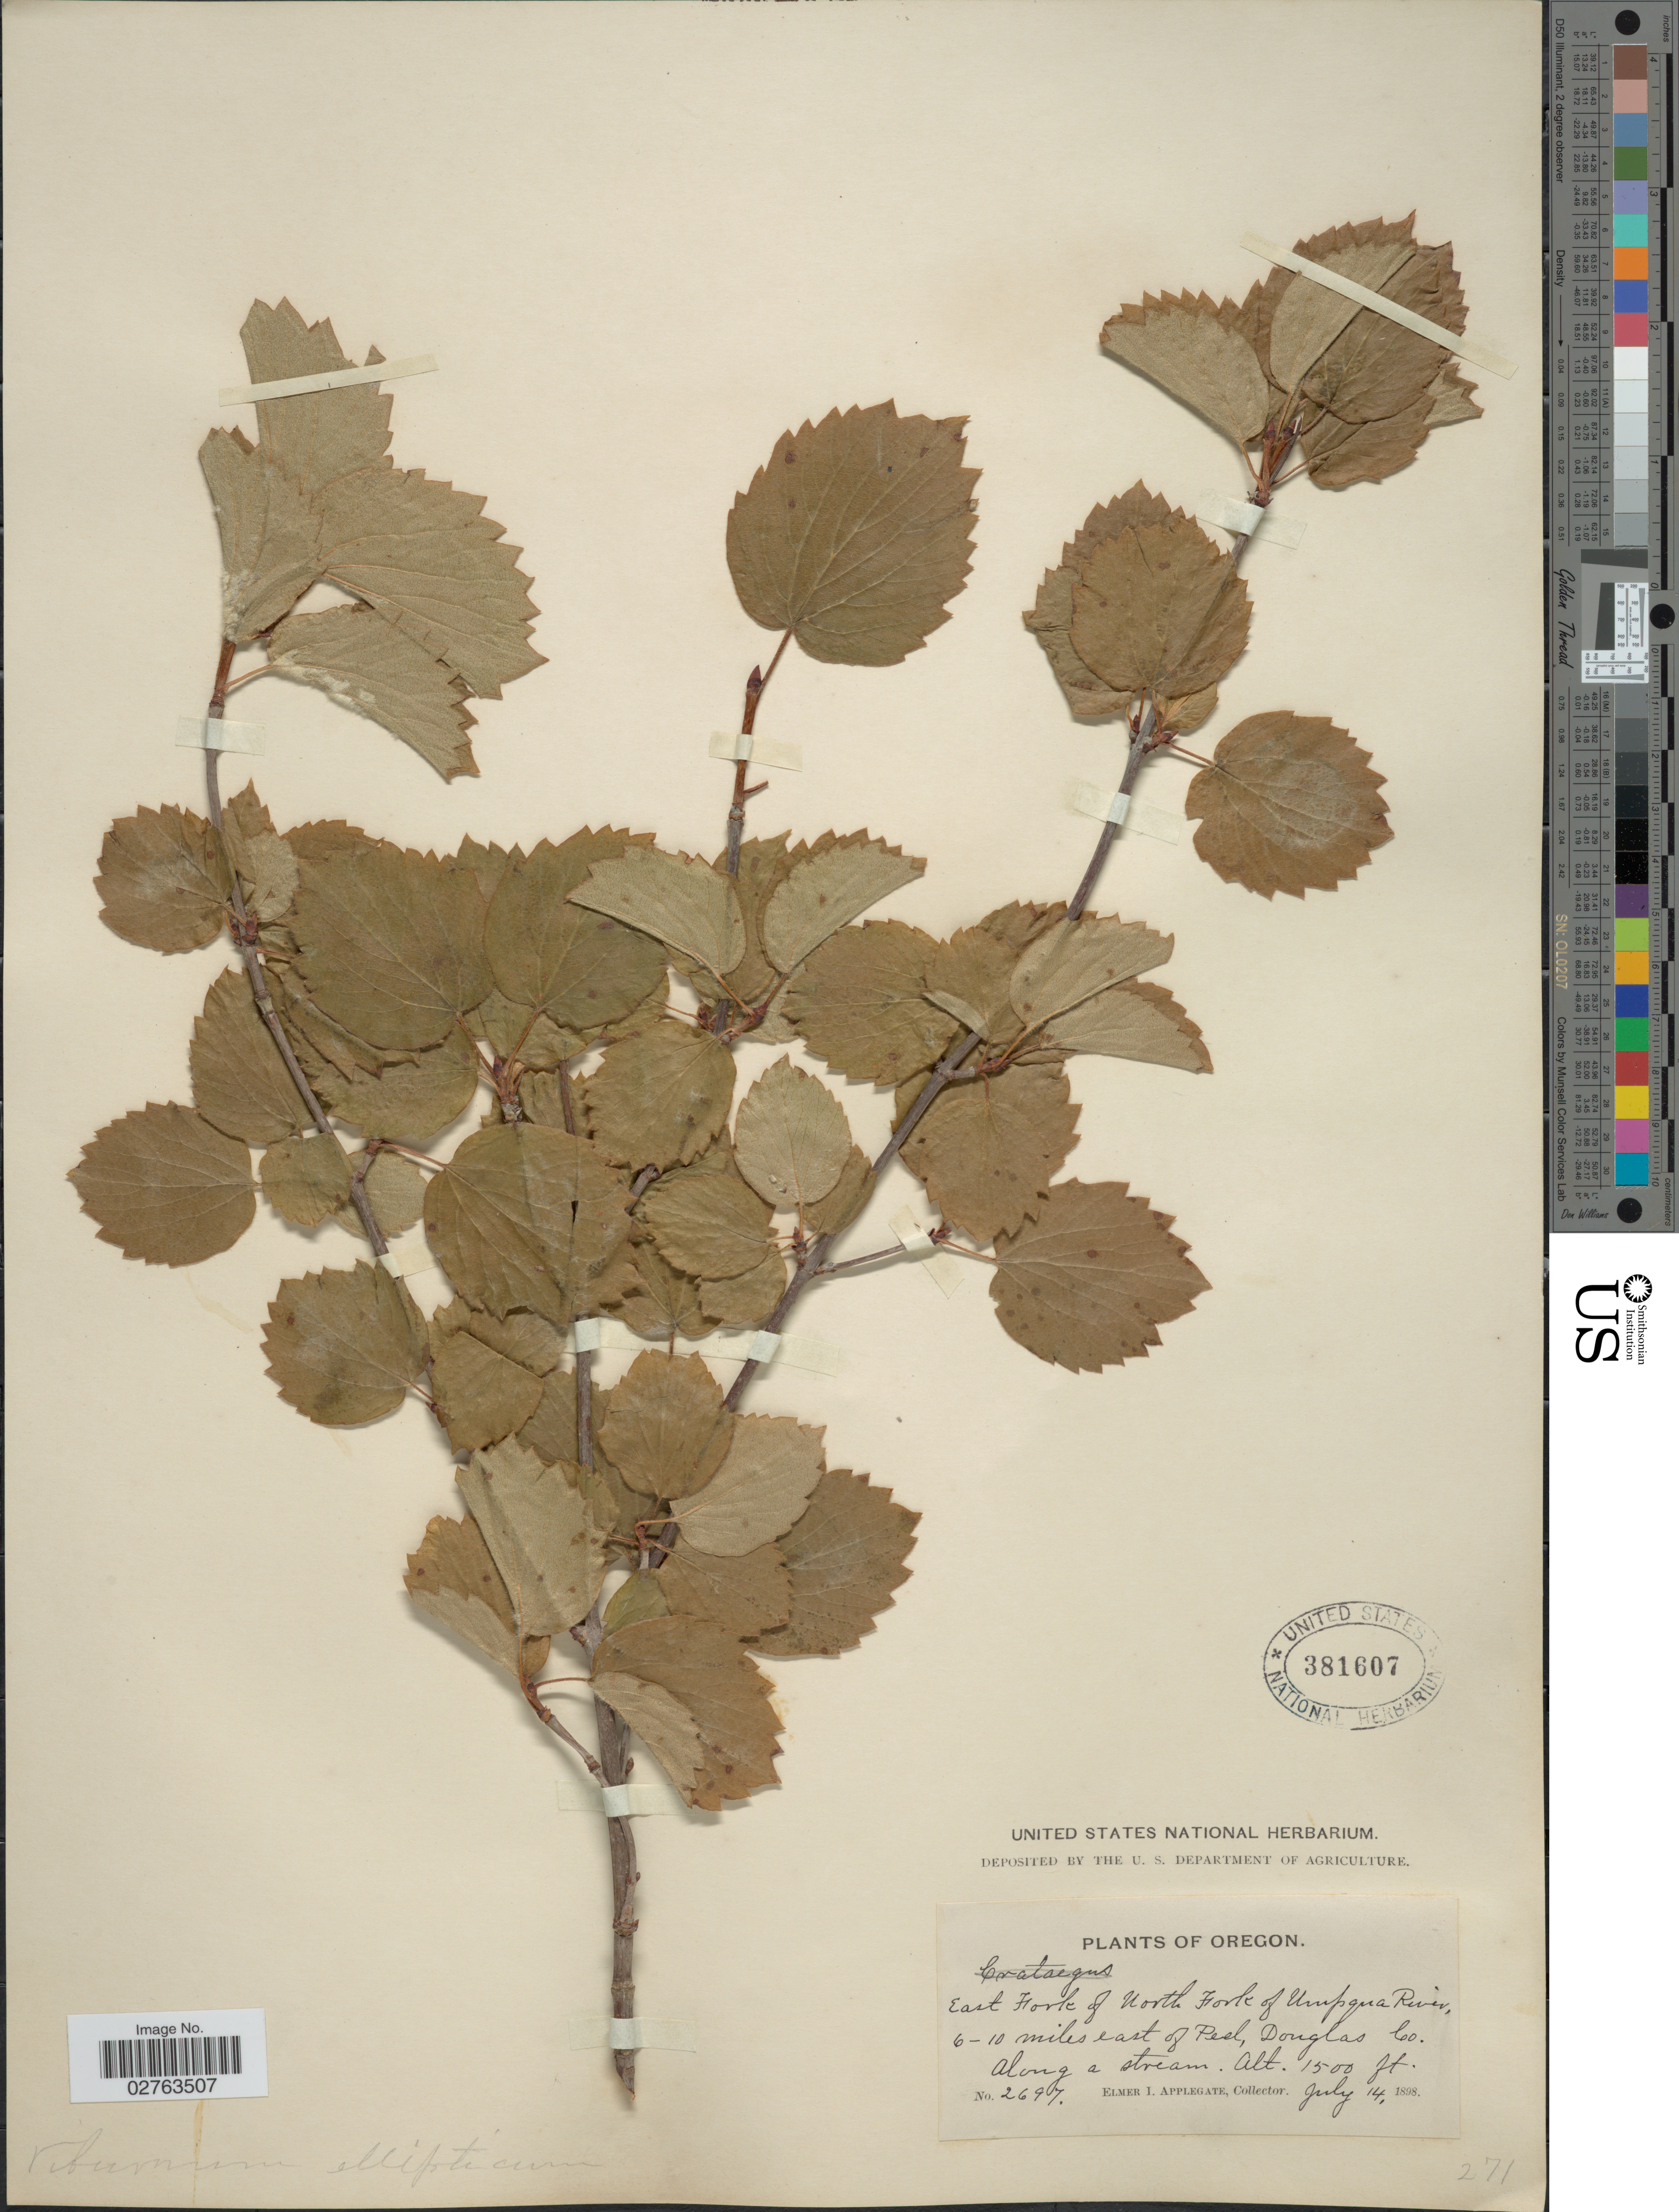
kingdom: Plantae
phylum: Tracheophyta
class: Magnoliopsida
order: Dipsacales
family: Viburnaceae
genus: Viburnum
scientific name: Viburnum ellipticum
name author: Hook.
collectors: E. I. Applegate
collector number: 2697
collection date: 1898-07-14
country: United States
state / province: Oregon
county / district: Douglas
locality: East Fork of North Fork of Umpqua River, 6-10 miles east of Peel, Douglas Co.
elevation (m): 457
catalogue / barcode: US 381607